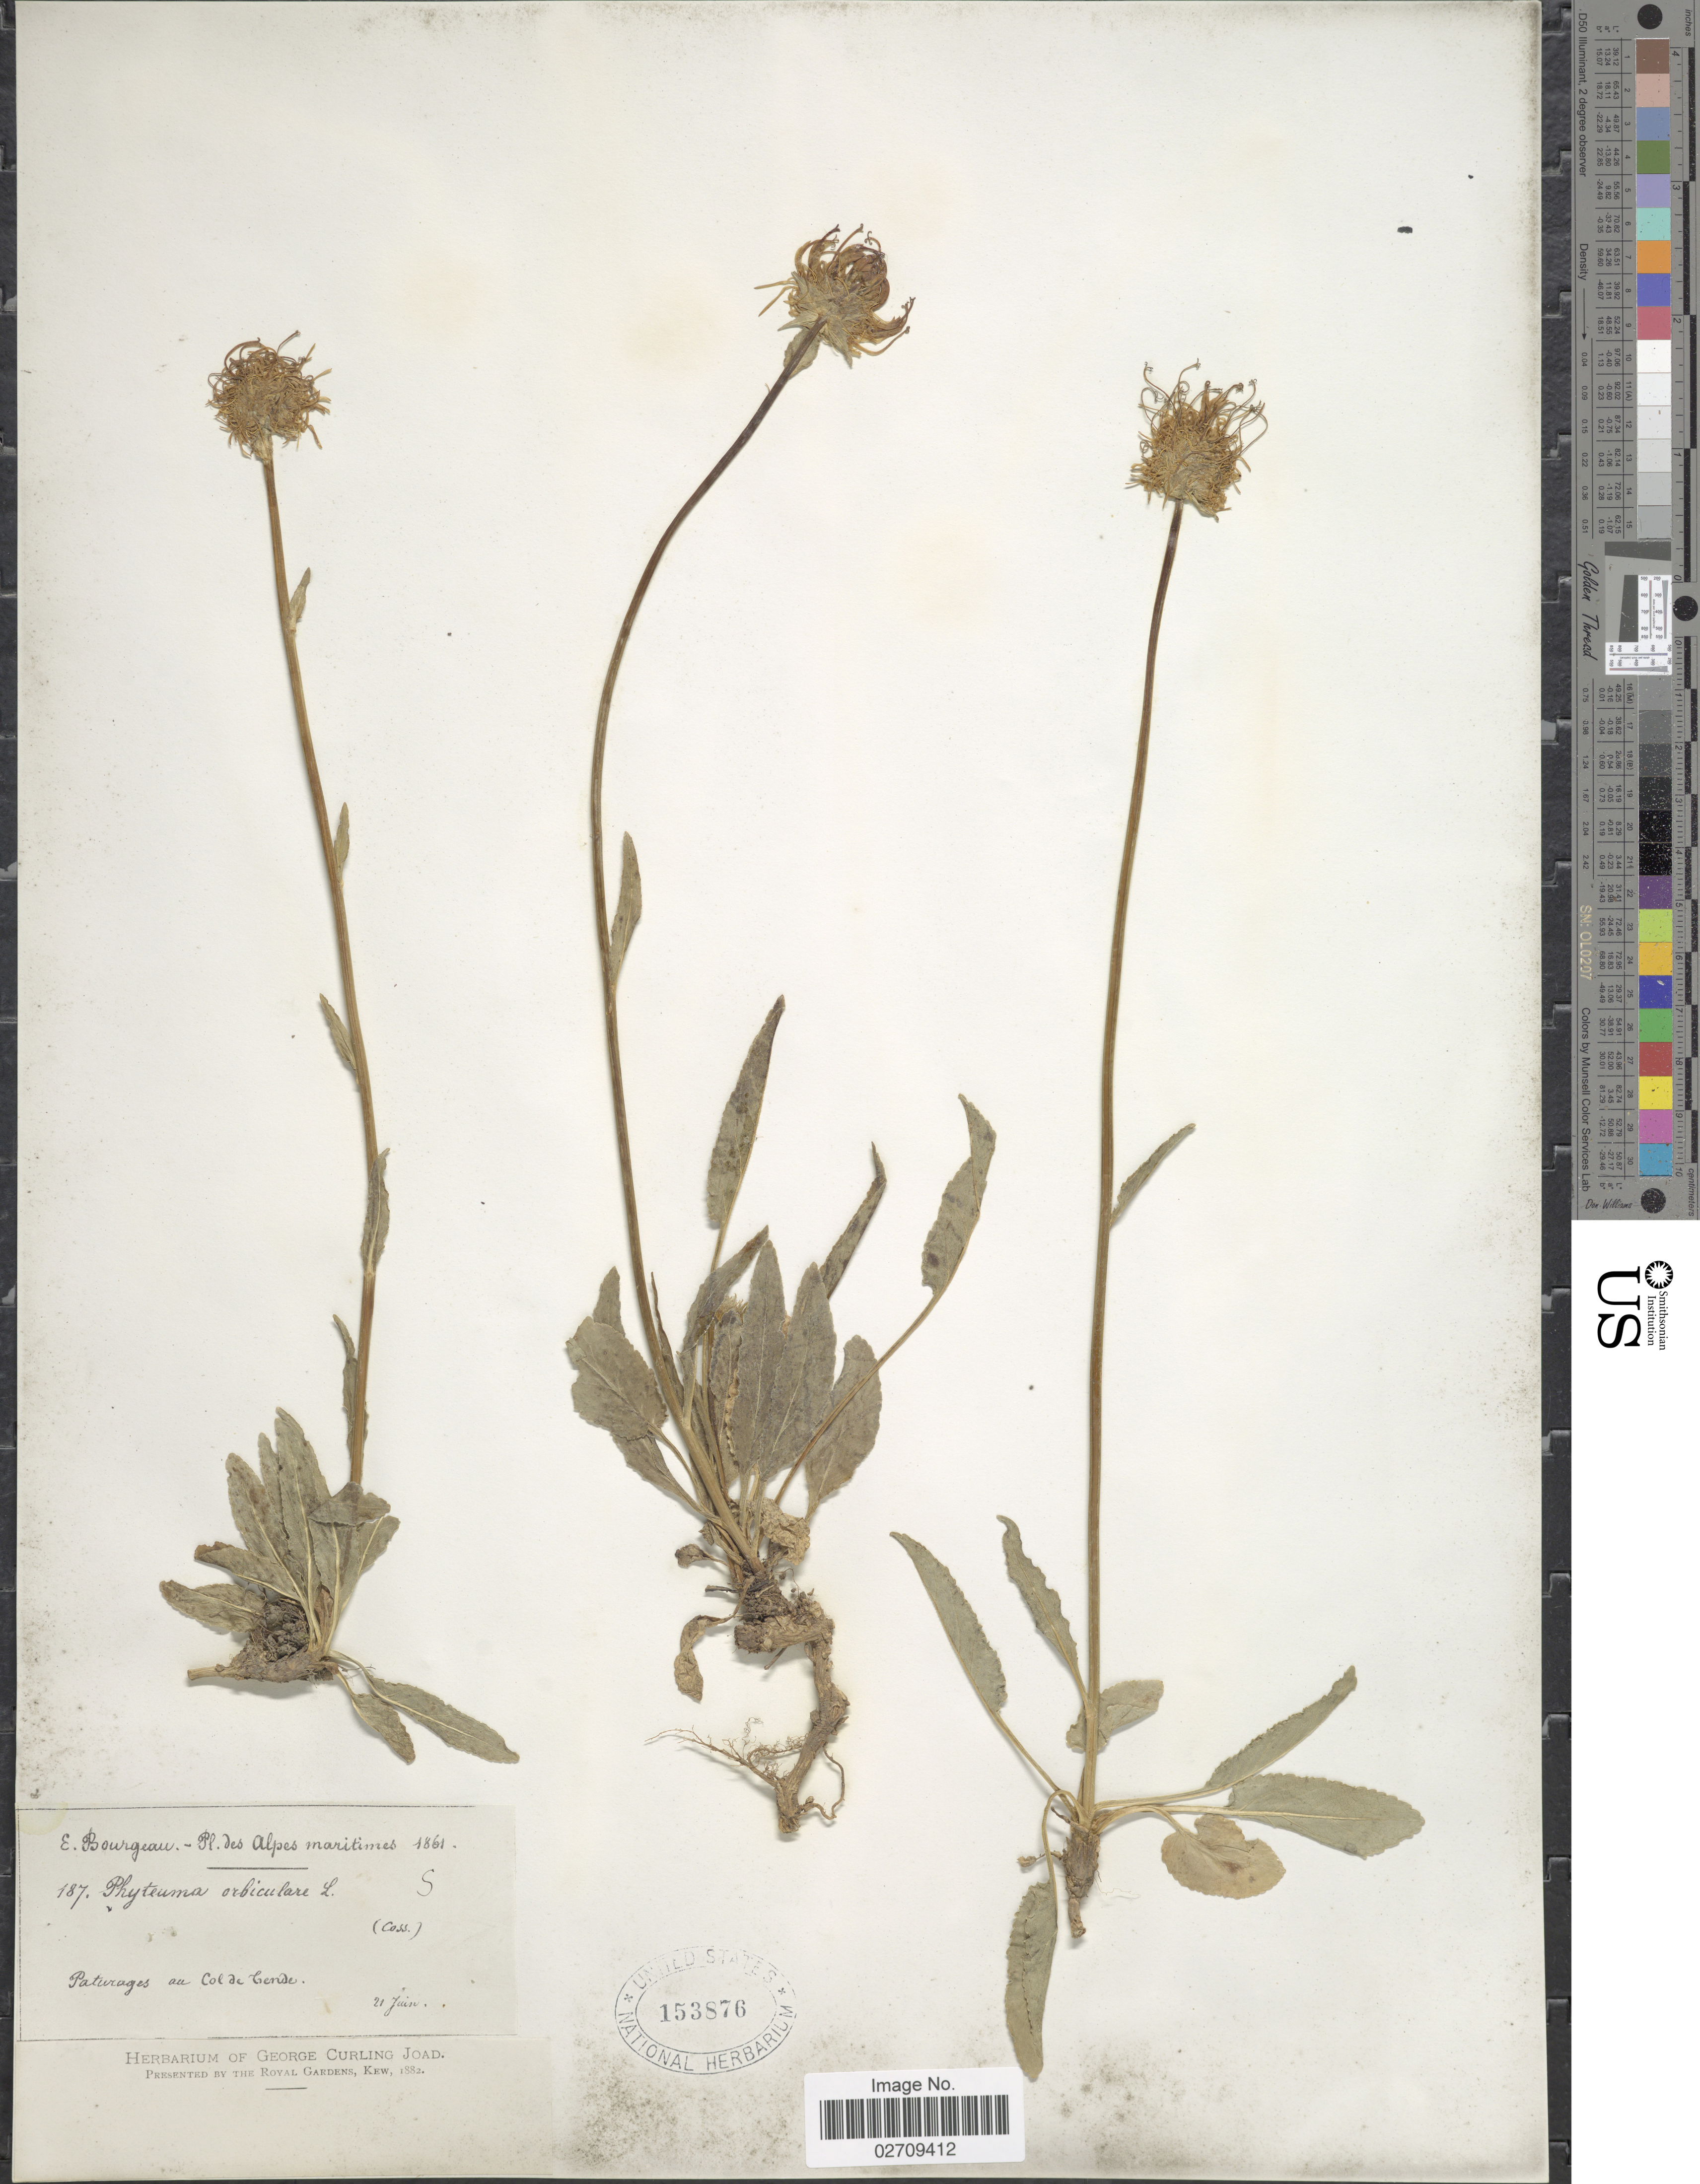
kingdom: Plantae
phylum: Tracheophyta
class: Magnoliopsida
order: Asterales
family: Campanulaceae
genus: Phyteuma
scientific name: Phyteuma orbiculare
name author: L.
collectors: E. Bourgeau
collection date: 1861-06-21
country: France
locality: Des Alpes maritimes, Paturages au Col de Tende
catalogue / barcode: US 153876